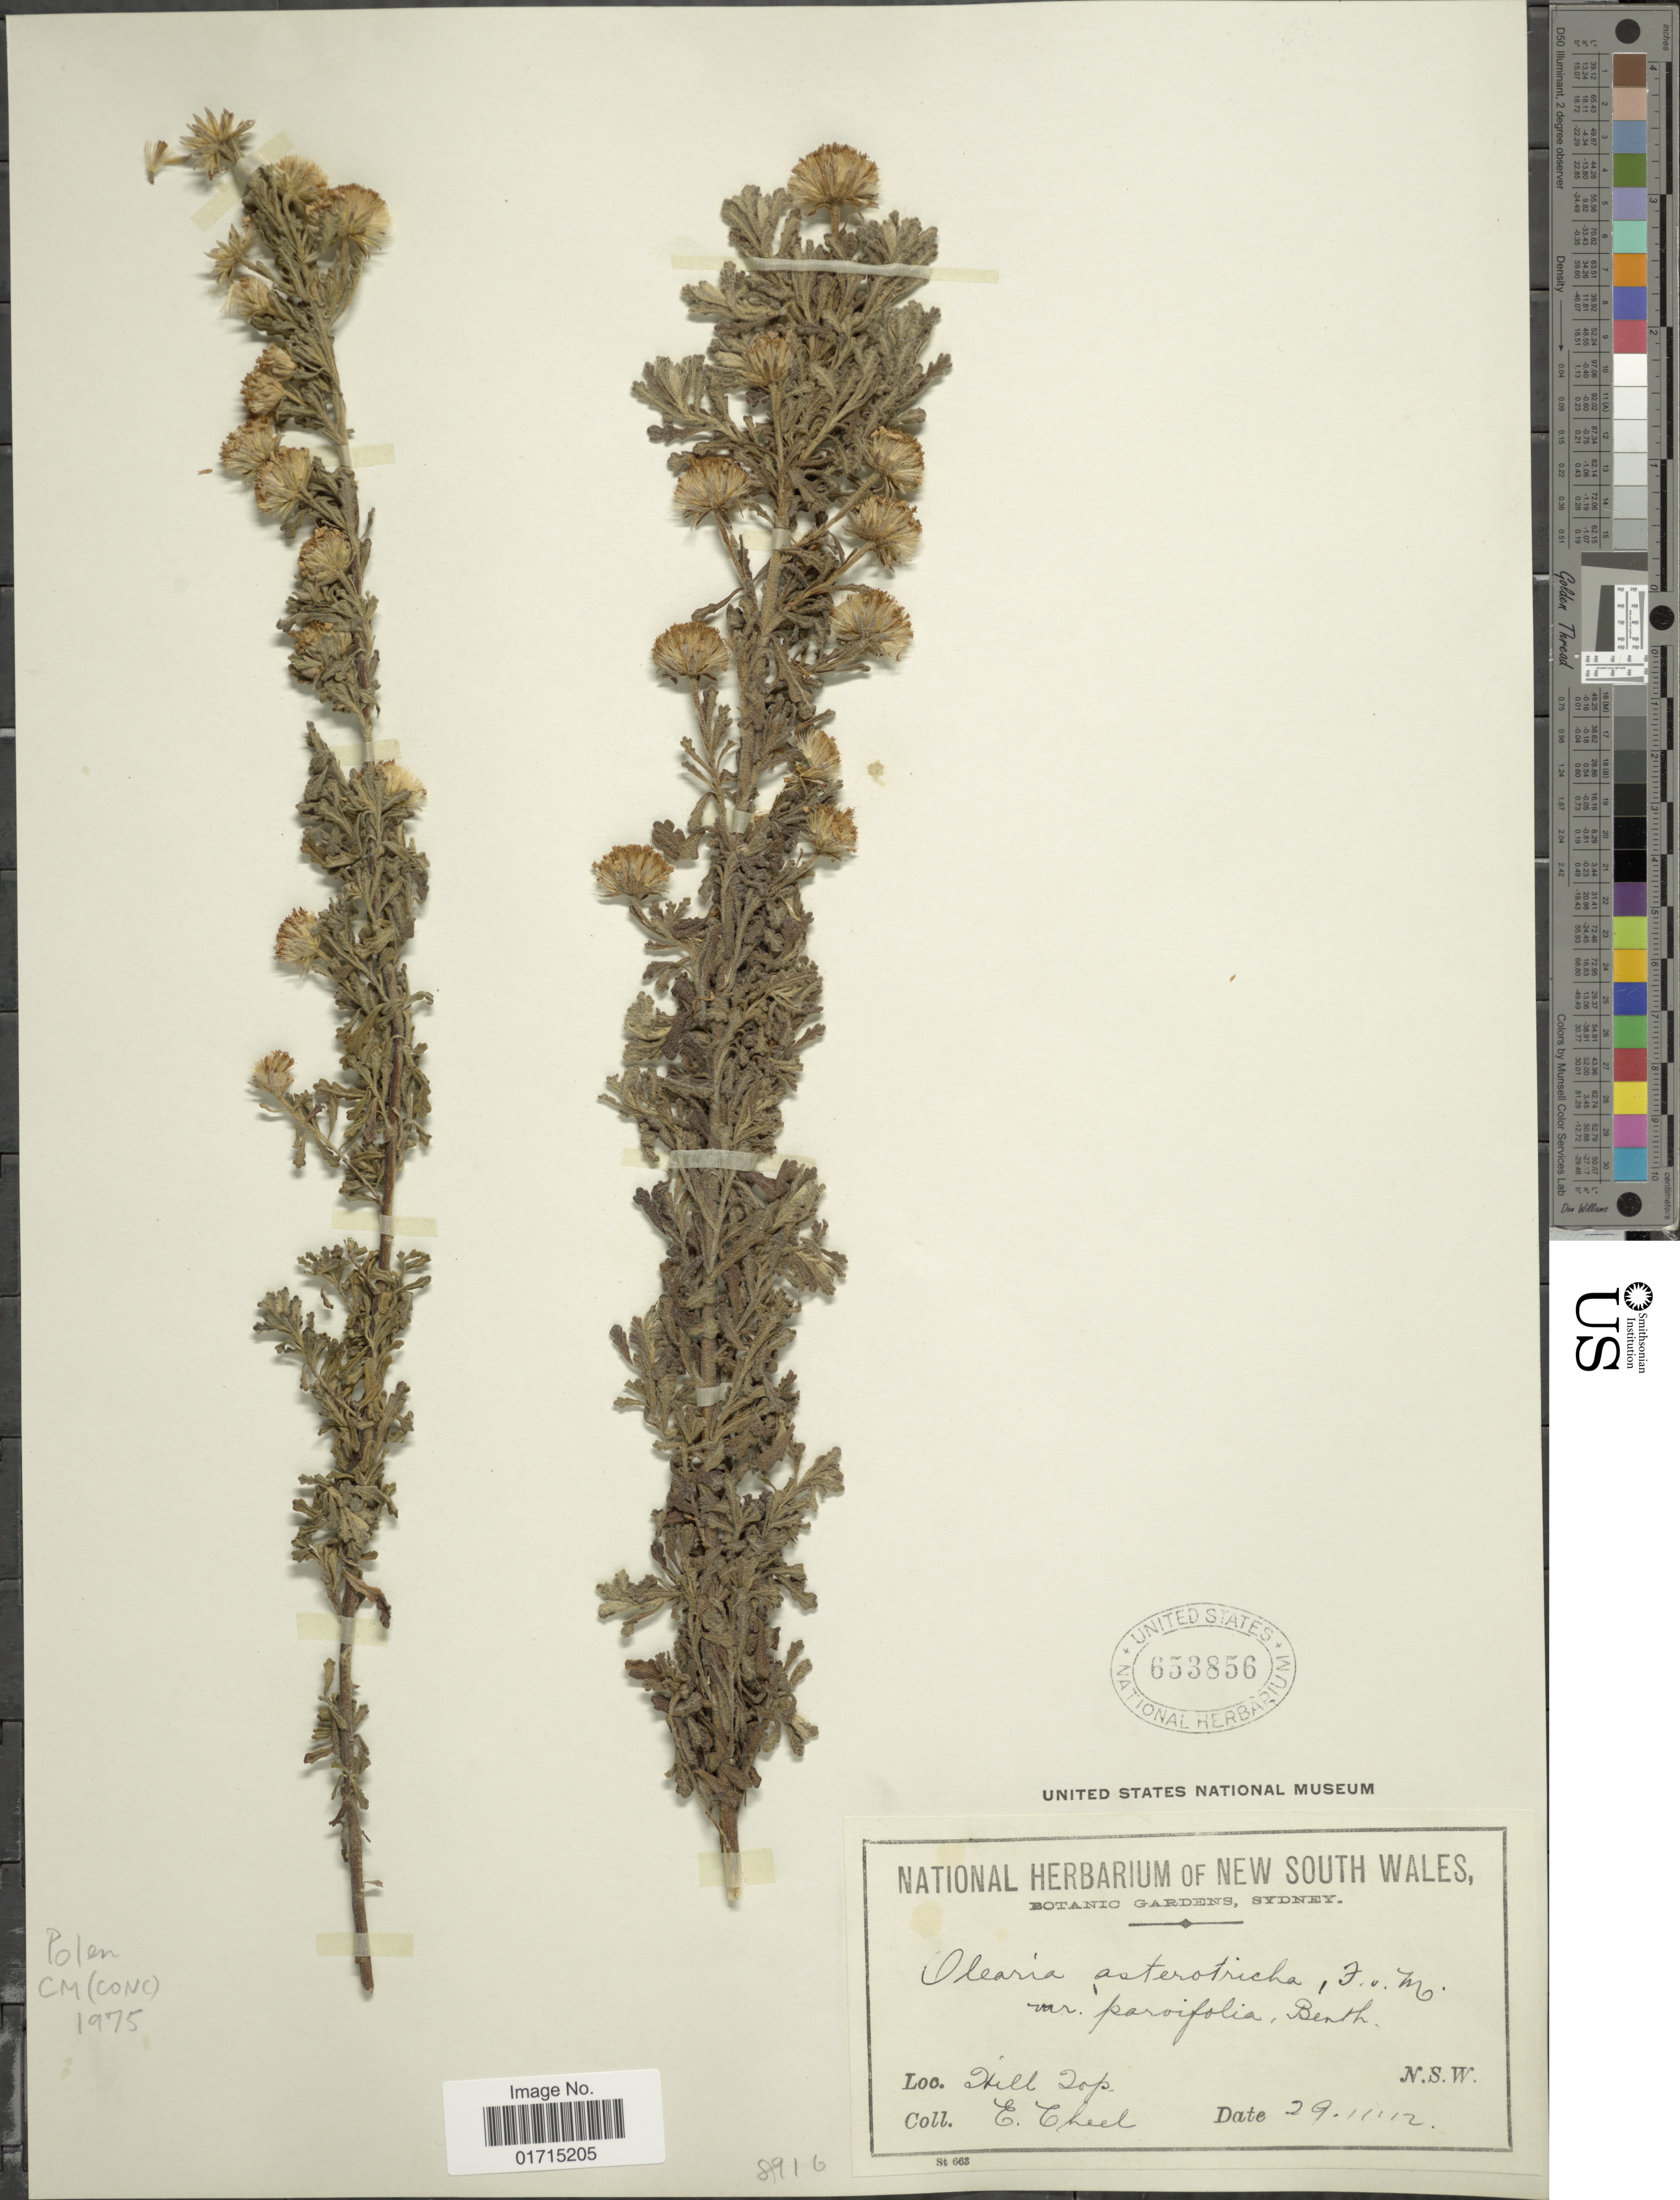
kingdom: Plantae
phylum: Tracheophyta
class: Magnoliopsida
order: Asterales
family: Asteraceae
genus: Olearia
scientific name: Olearia asterotricha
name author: (F. Muell.) F. Muell.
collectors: E. Cheel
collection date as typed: Transcribed d/m/y: 29/11/12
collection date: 1912-11-29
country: Australia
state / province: New South Wales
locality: Hill Top.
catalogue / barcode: US 653856